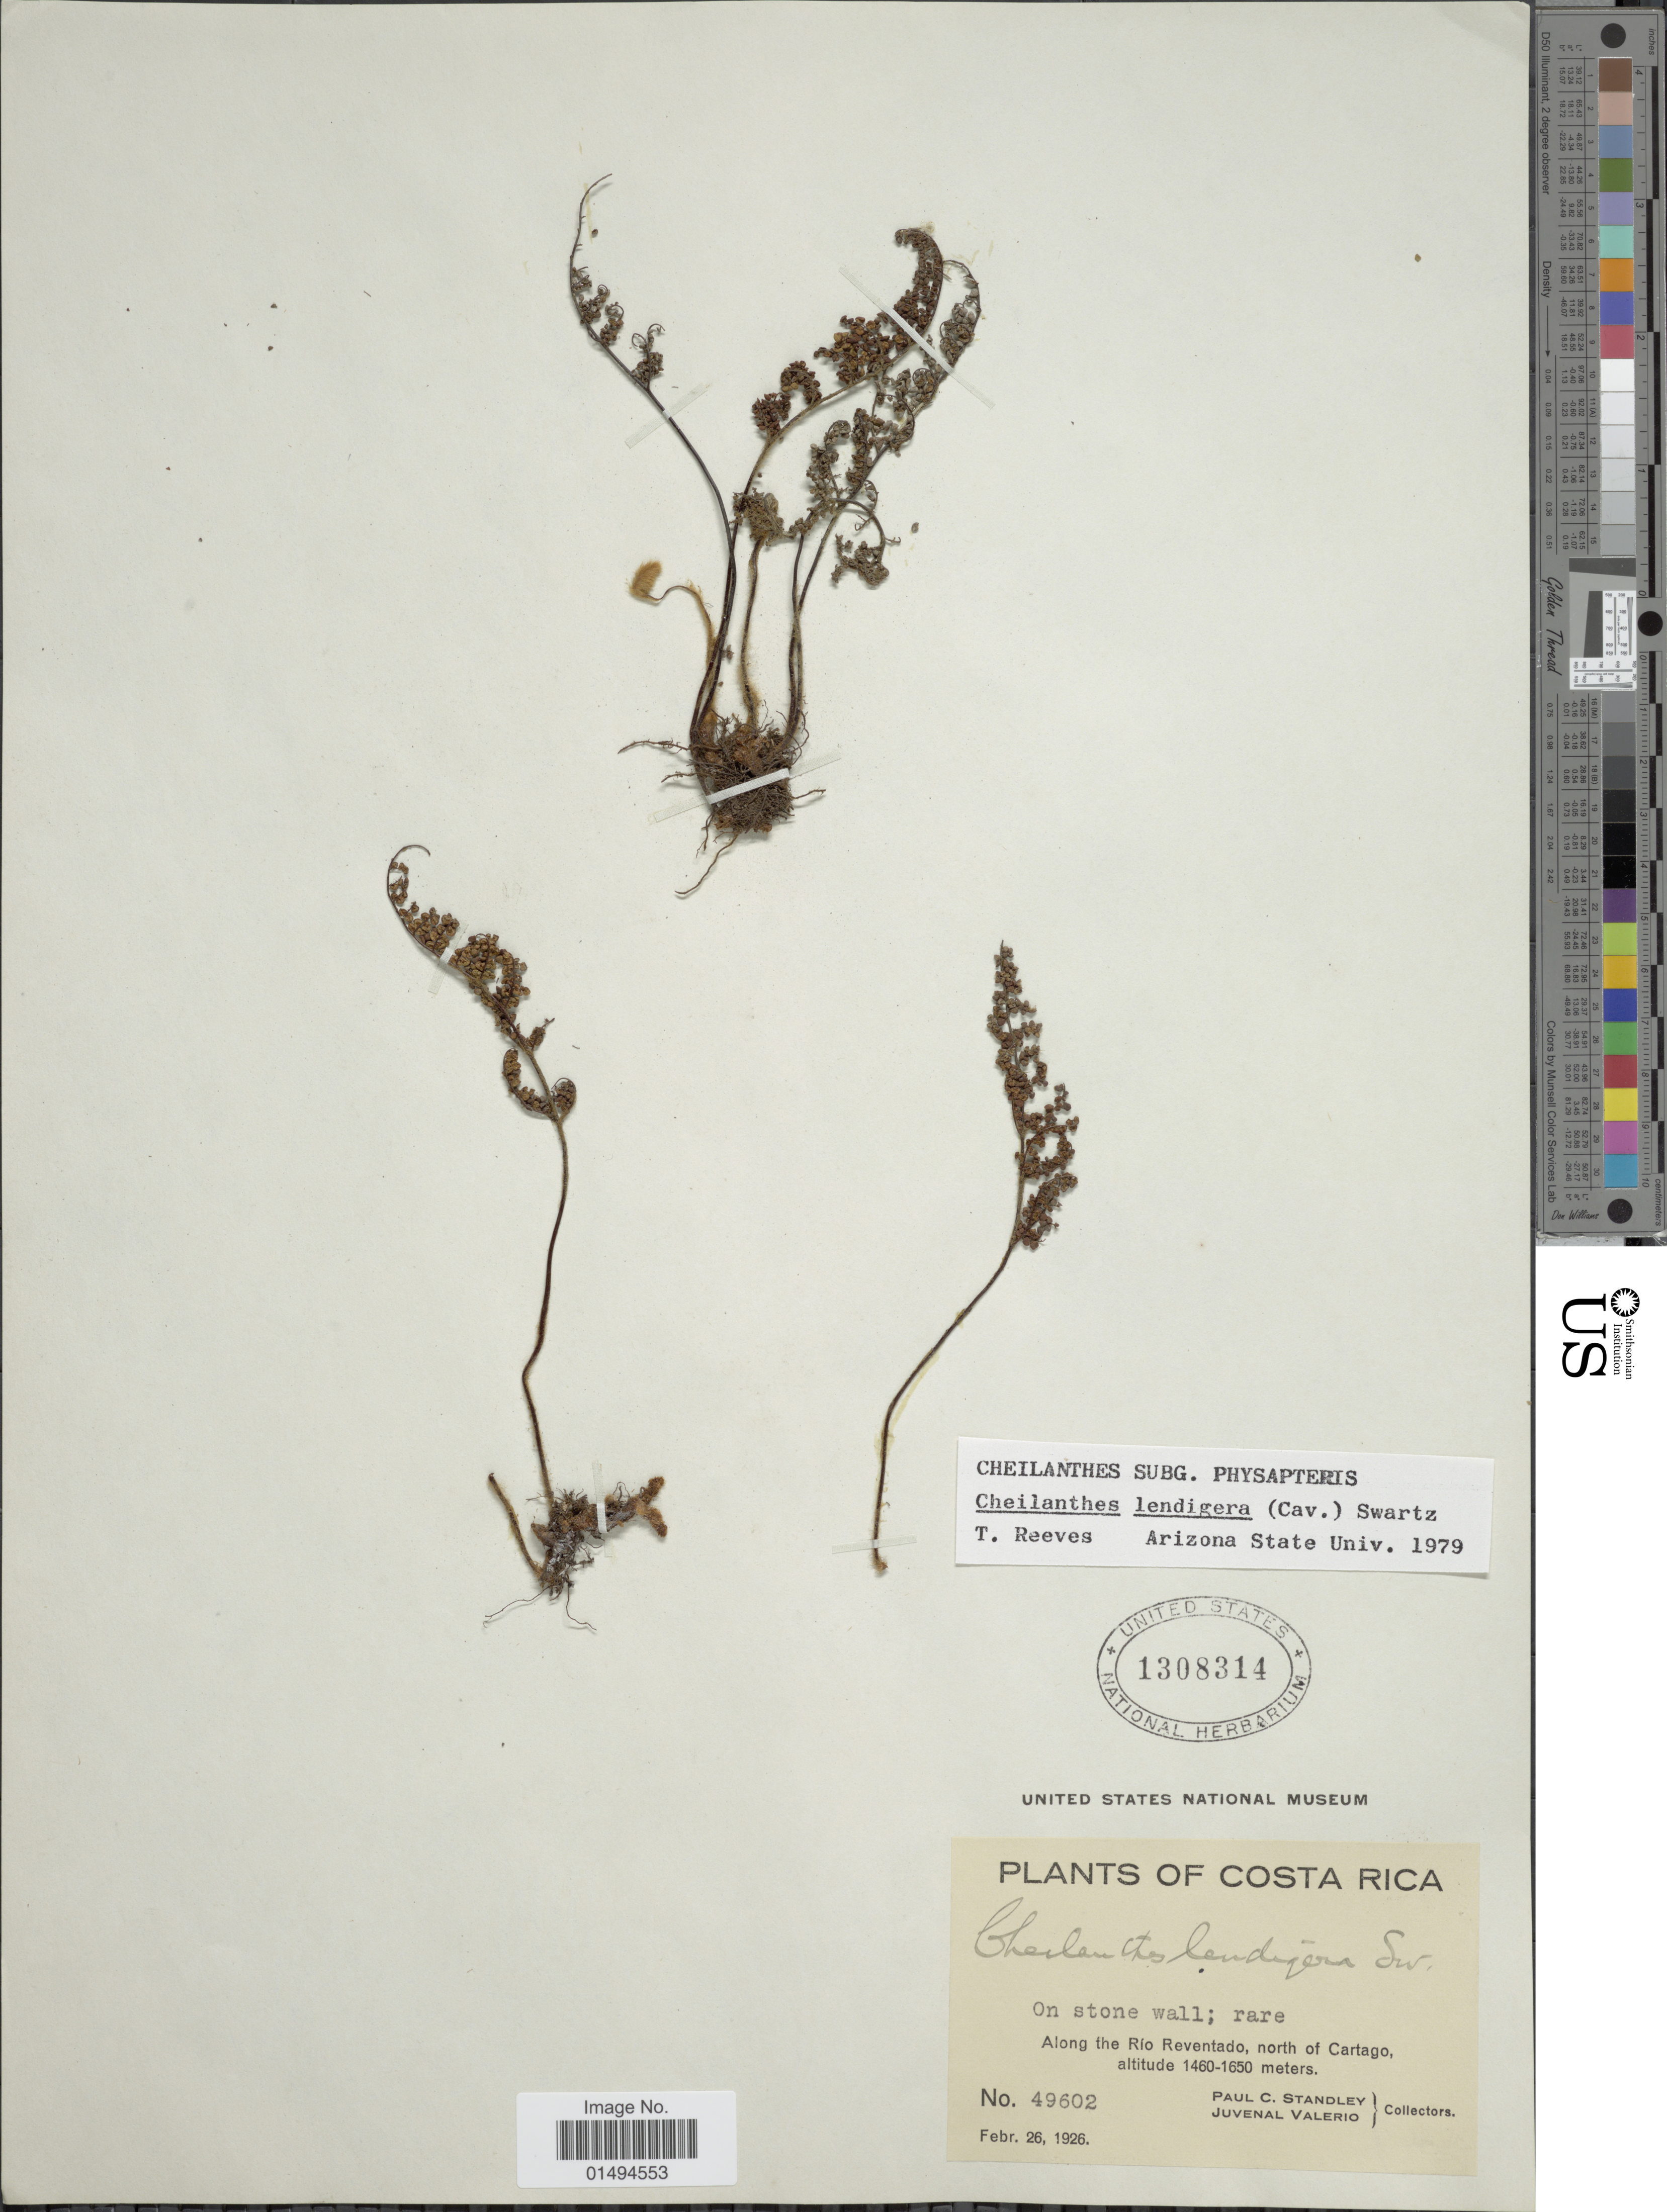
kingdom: Plantae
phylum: Tracheophyta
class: Polypodiopsida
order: Polypodiales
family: Pteridaceae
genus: Myriopteris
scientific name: Myriopteris lendigera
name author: (Cav.) J. Sm.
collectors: P. C. Standley & J. Valerio R.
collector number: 49602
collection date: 1926-02-26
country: Costa Rica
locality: Along the Rio Reventado, north of Cartago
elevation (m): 1460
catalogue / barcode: US 1308314